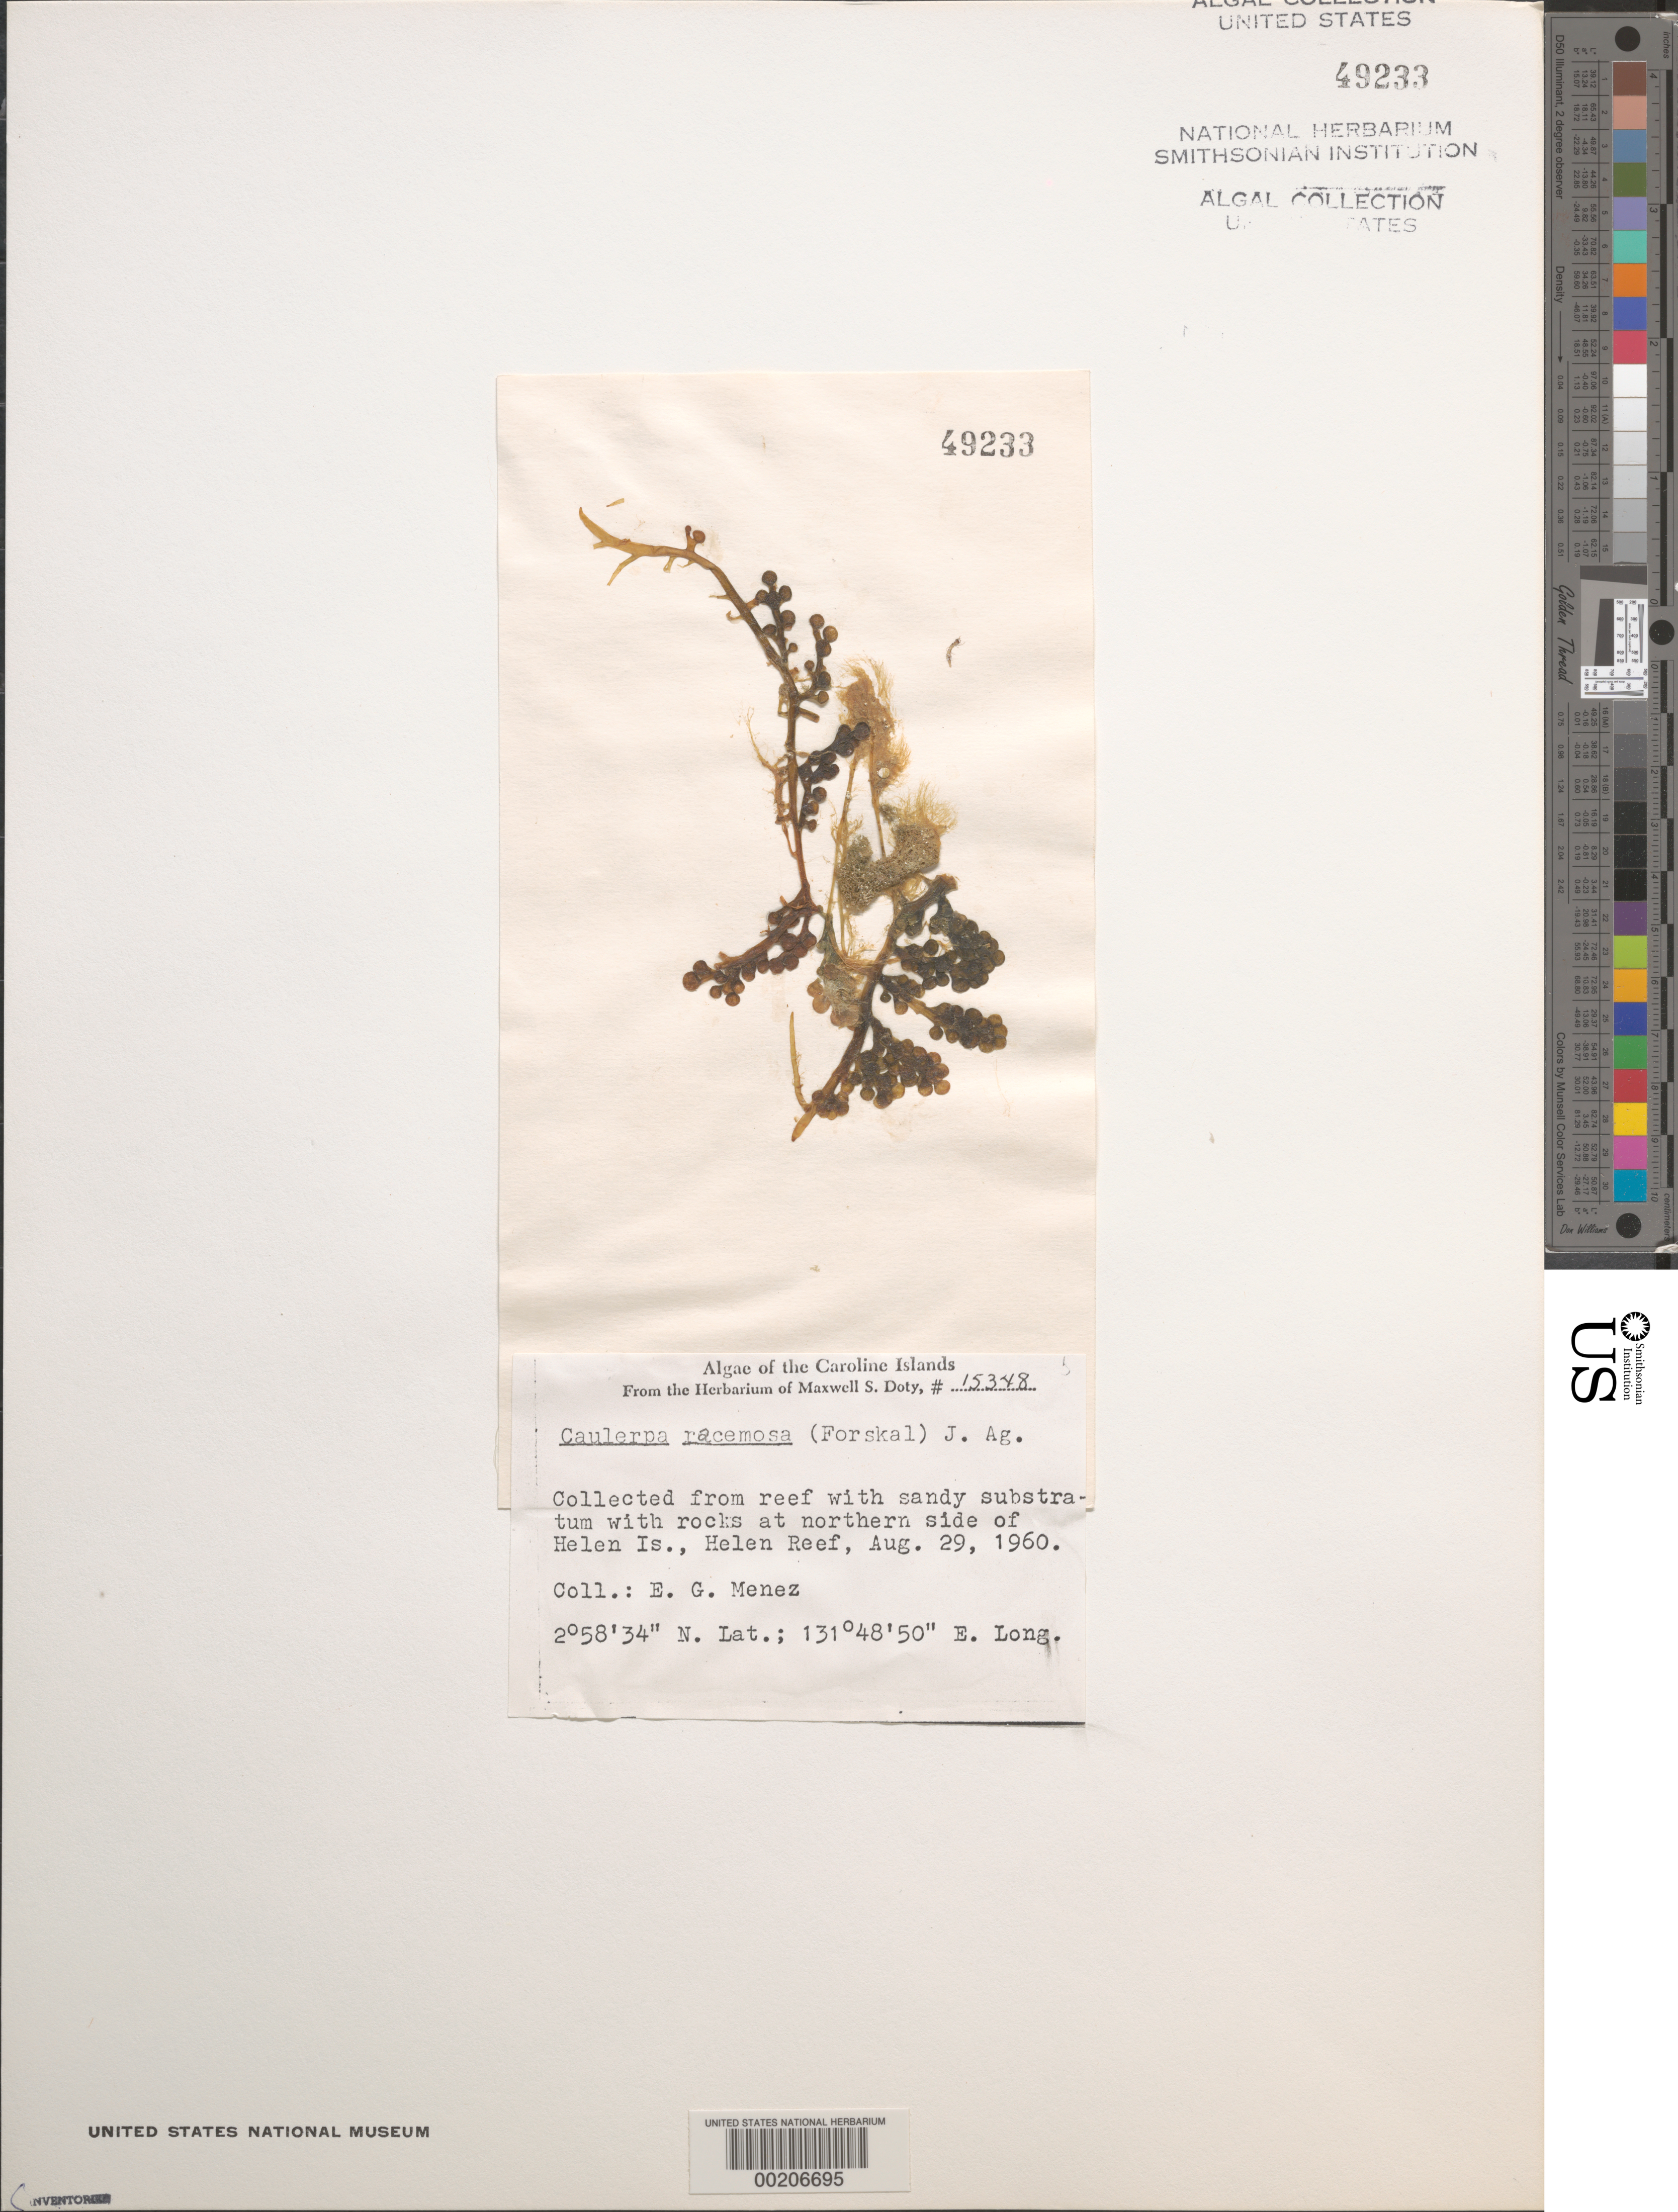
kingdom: Plantae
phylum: Chlorophyta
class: Ulvophyceae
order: Bryopsidales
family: Caulerpaceae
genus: Caulerpa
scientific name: Caulerpa racemosa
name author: (Forssk.) J. Agardh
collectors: Meñez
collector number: MSD 15348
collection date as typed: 29 Aug 1960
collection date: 1960-08-29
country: Palau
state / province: Belau Outliers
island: Helen Atoll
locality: Helen Reef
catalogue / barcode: US 49233